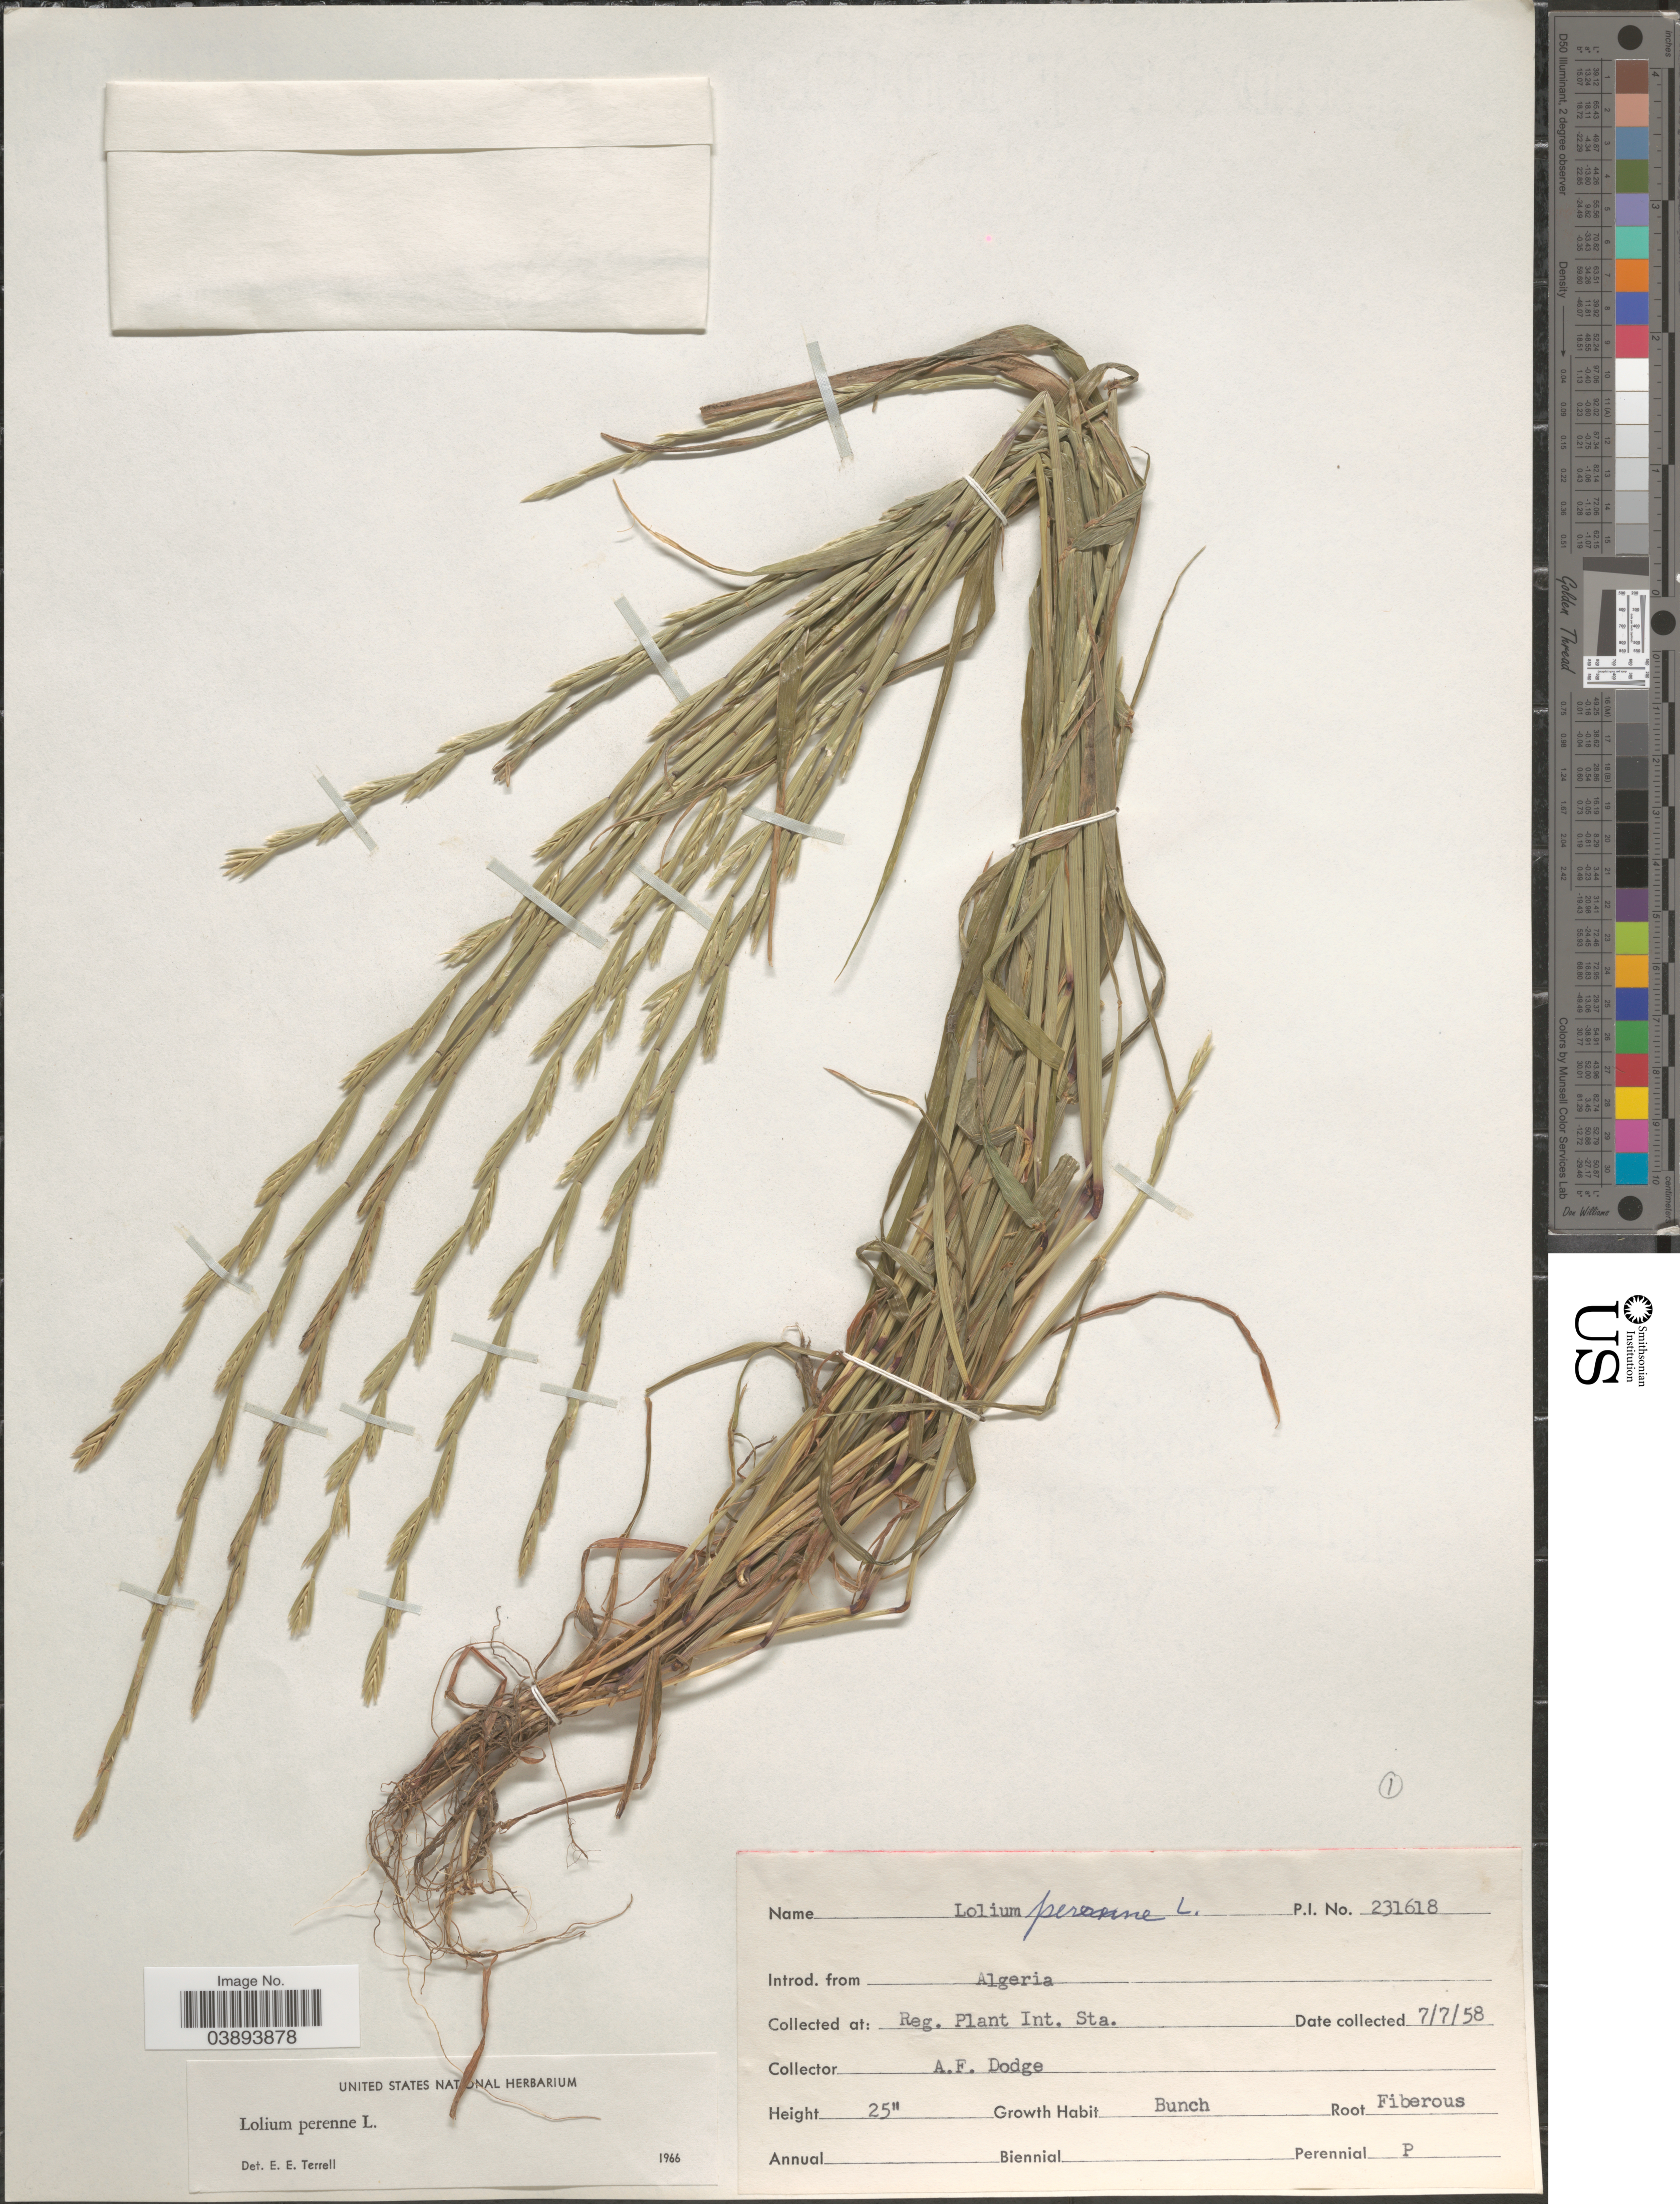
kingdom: Plantae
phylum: Tracheophyta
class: Liliopsida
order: Poales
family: Poaceae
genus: Lolium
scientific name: Lolium perenne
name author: L.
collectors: A. Dodge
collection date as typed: Transcribed d/m/y: 7/7/58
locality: Reg. Plant Int. Sta.